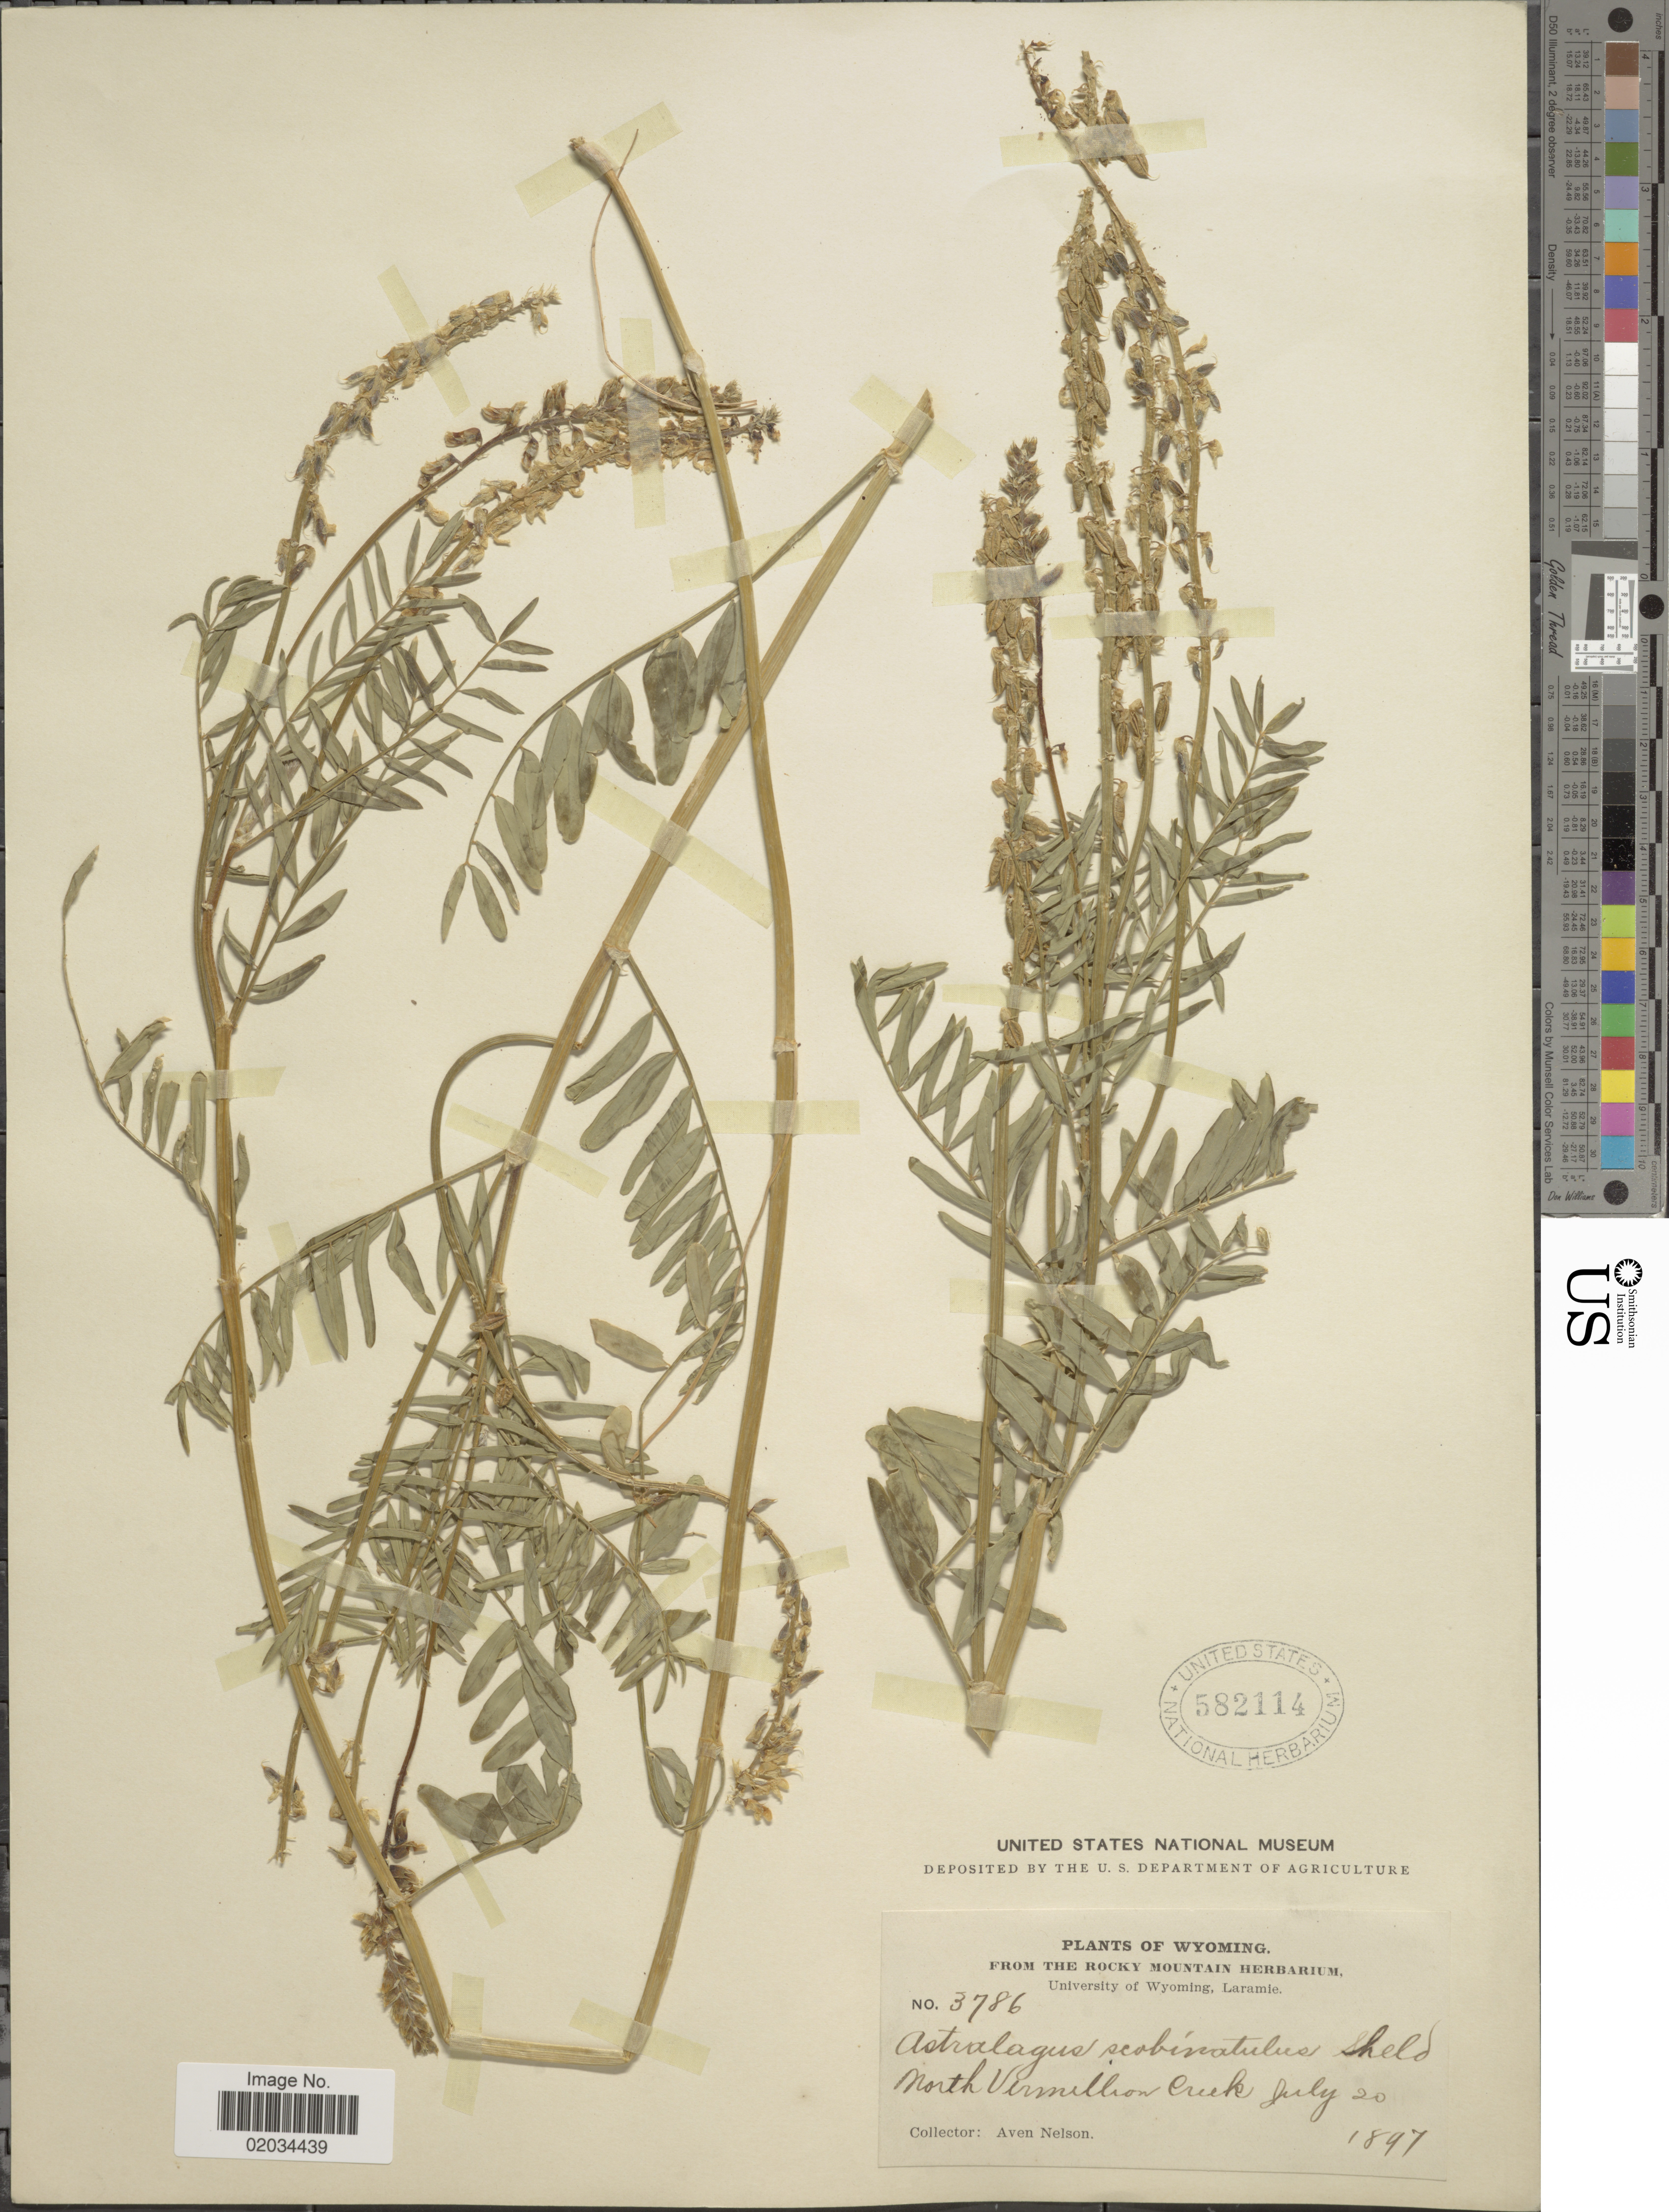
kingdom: Plantae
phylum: Tracheophyta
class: Magnoliopsida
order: Fabales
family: Fabaceae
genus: Astragalus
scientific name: Astragalus scobinatulus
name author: E. Sheld.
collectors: A. Nelson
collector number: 3786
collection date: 1897-07-20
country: United States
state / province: Wyoming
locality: North Vermillion Creek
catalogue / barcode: US 582114